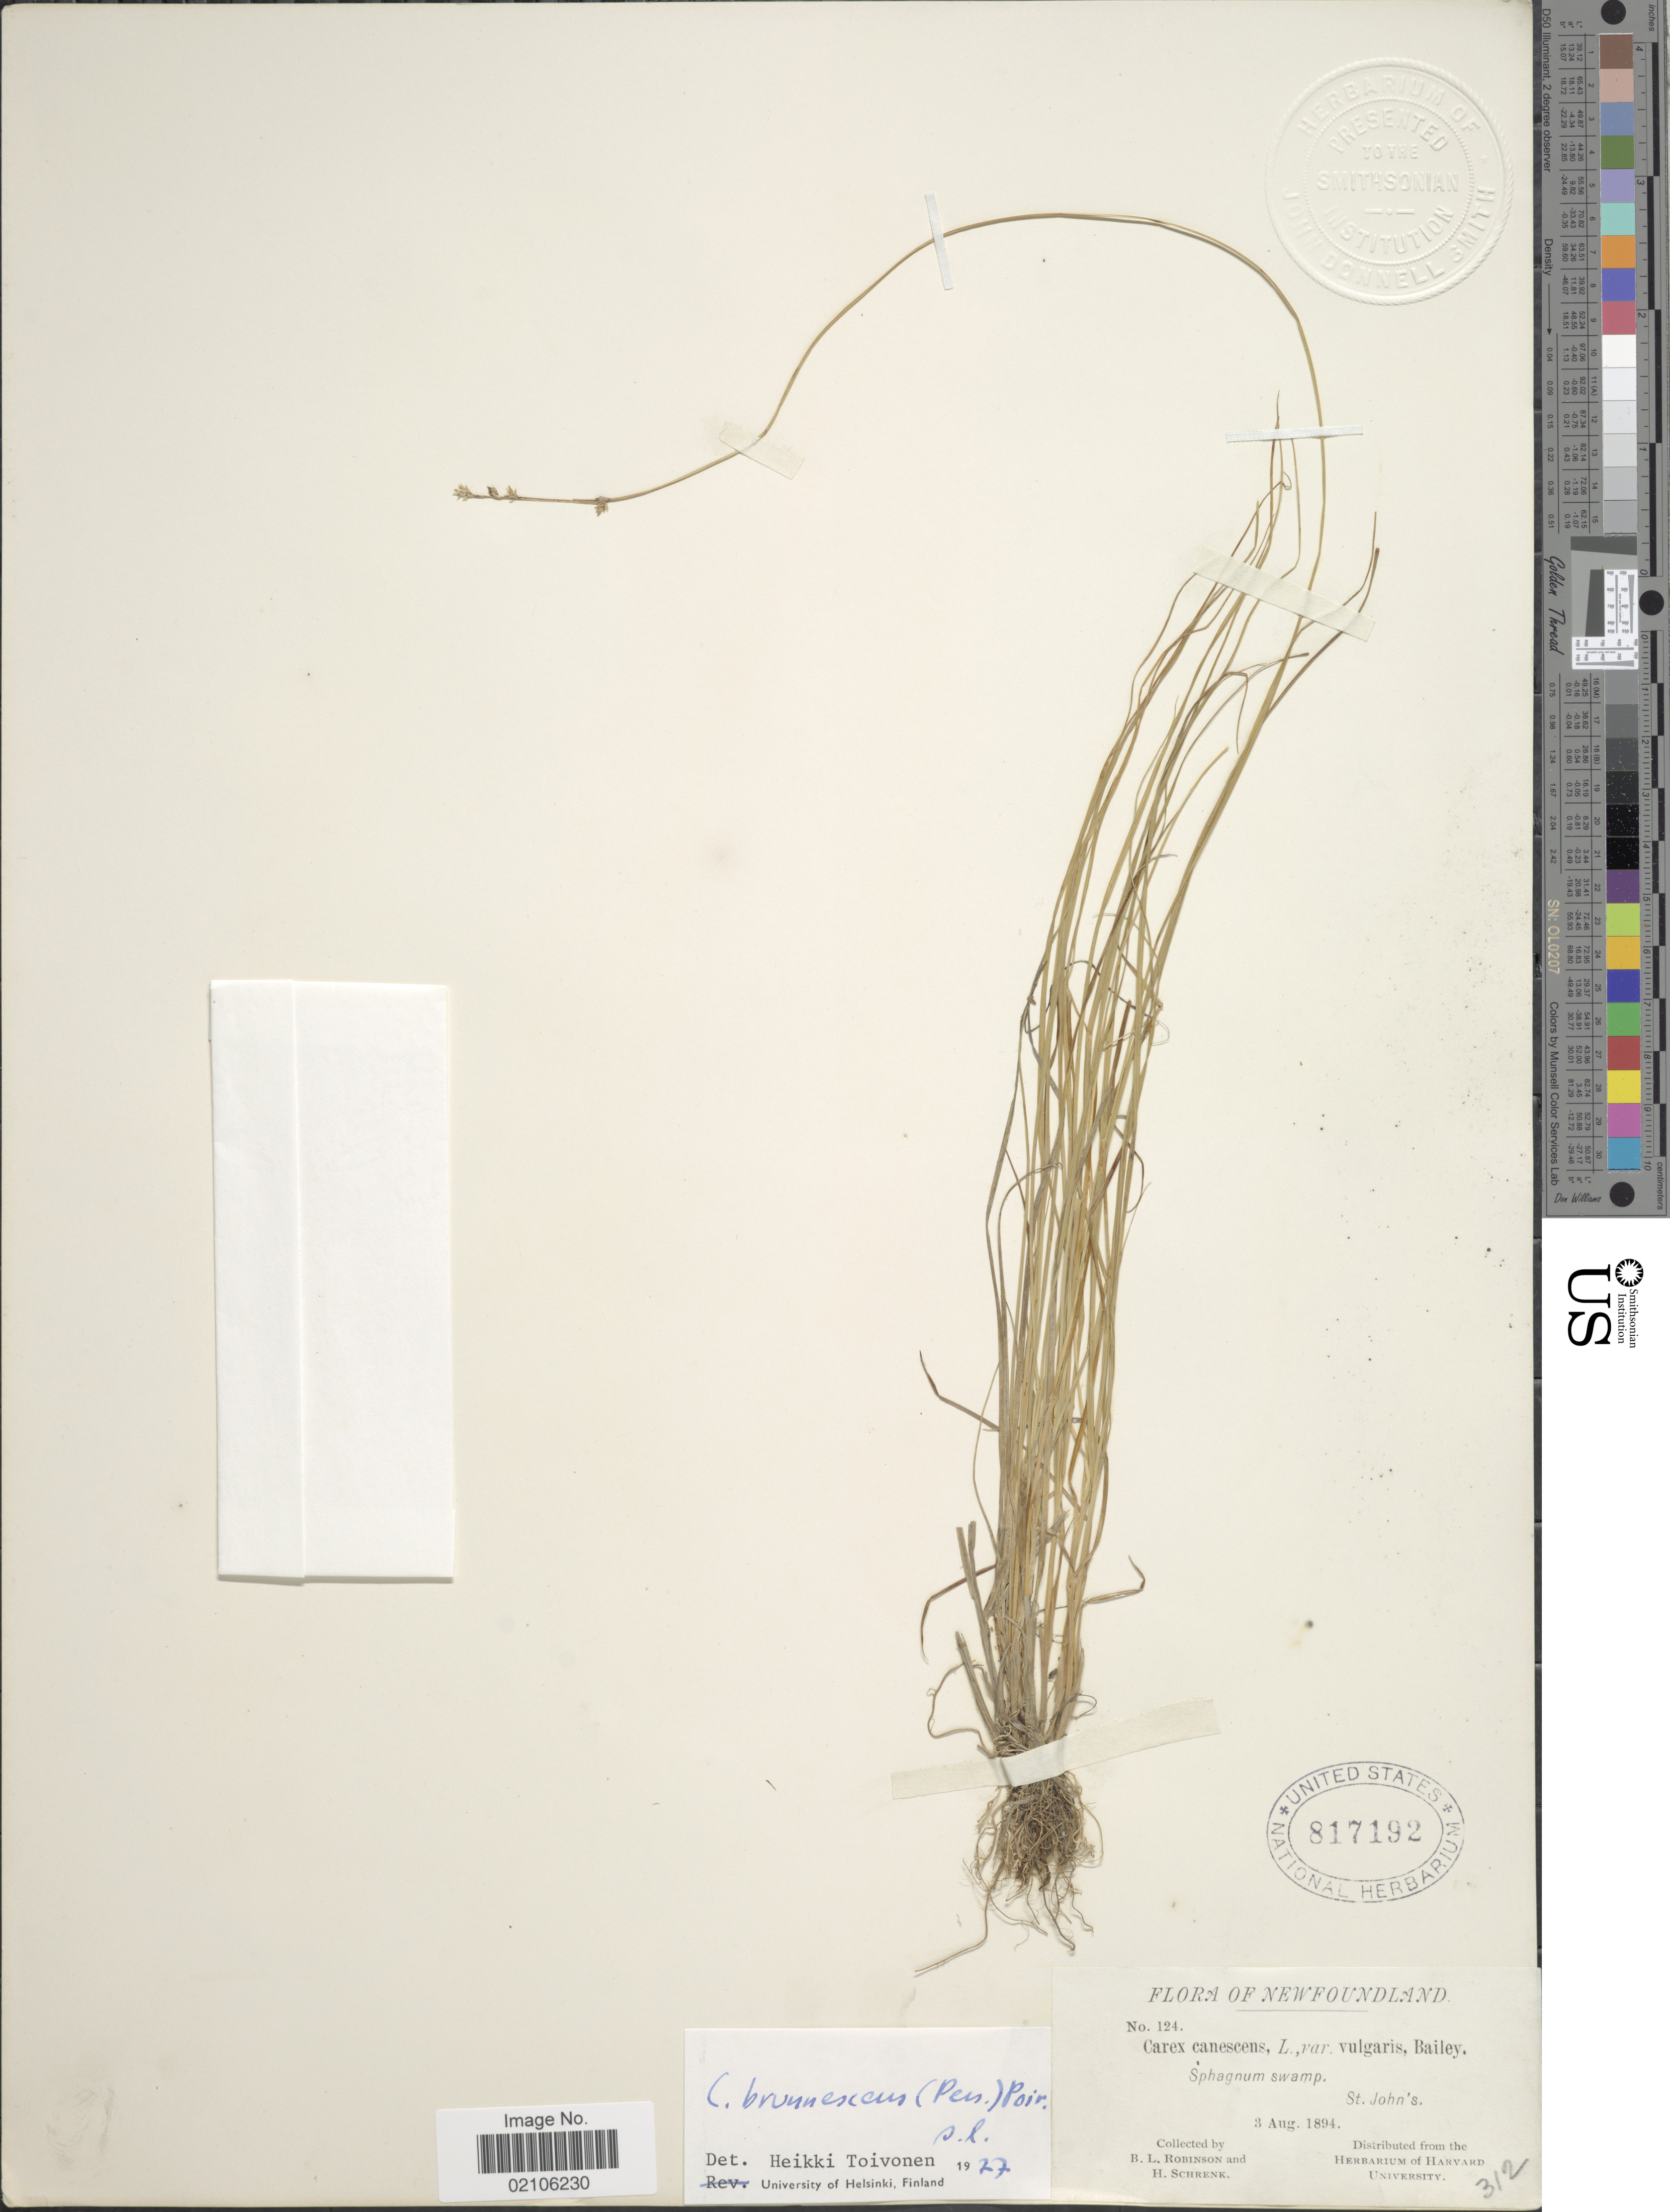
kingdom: Plantae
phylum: Tracheophyta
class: Liliopsida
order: Poales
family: Cyperaceae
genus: Carex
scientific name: Carex brunnescens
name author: (Pers.) Poir.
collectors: B. L. Robinson & H. v. Schrenk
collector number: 124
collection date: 1894-08-03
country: Canada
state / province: Newfoundland and Labrador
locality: St. John's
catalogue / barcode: US 817192